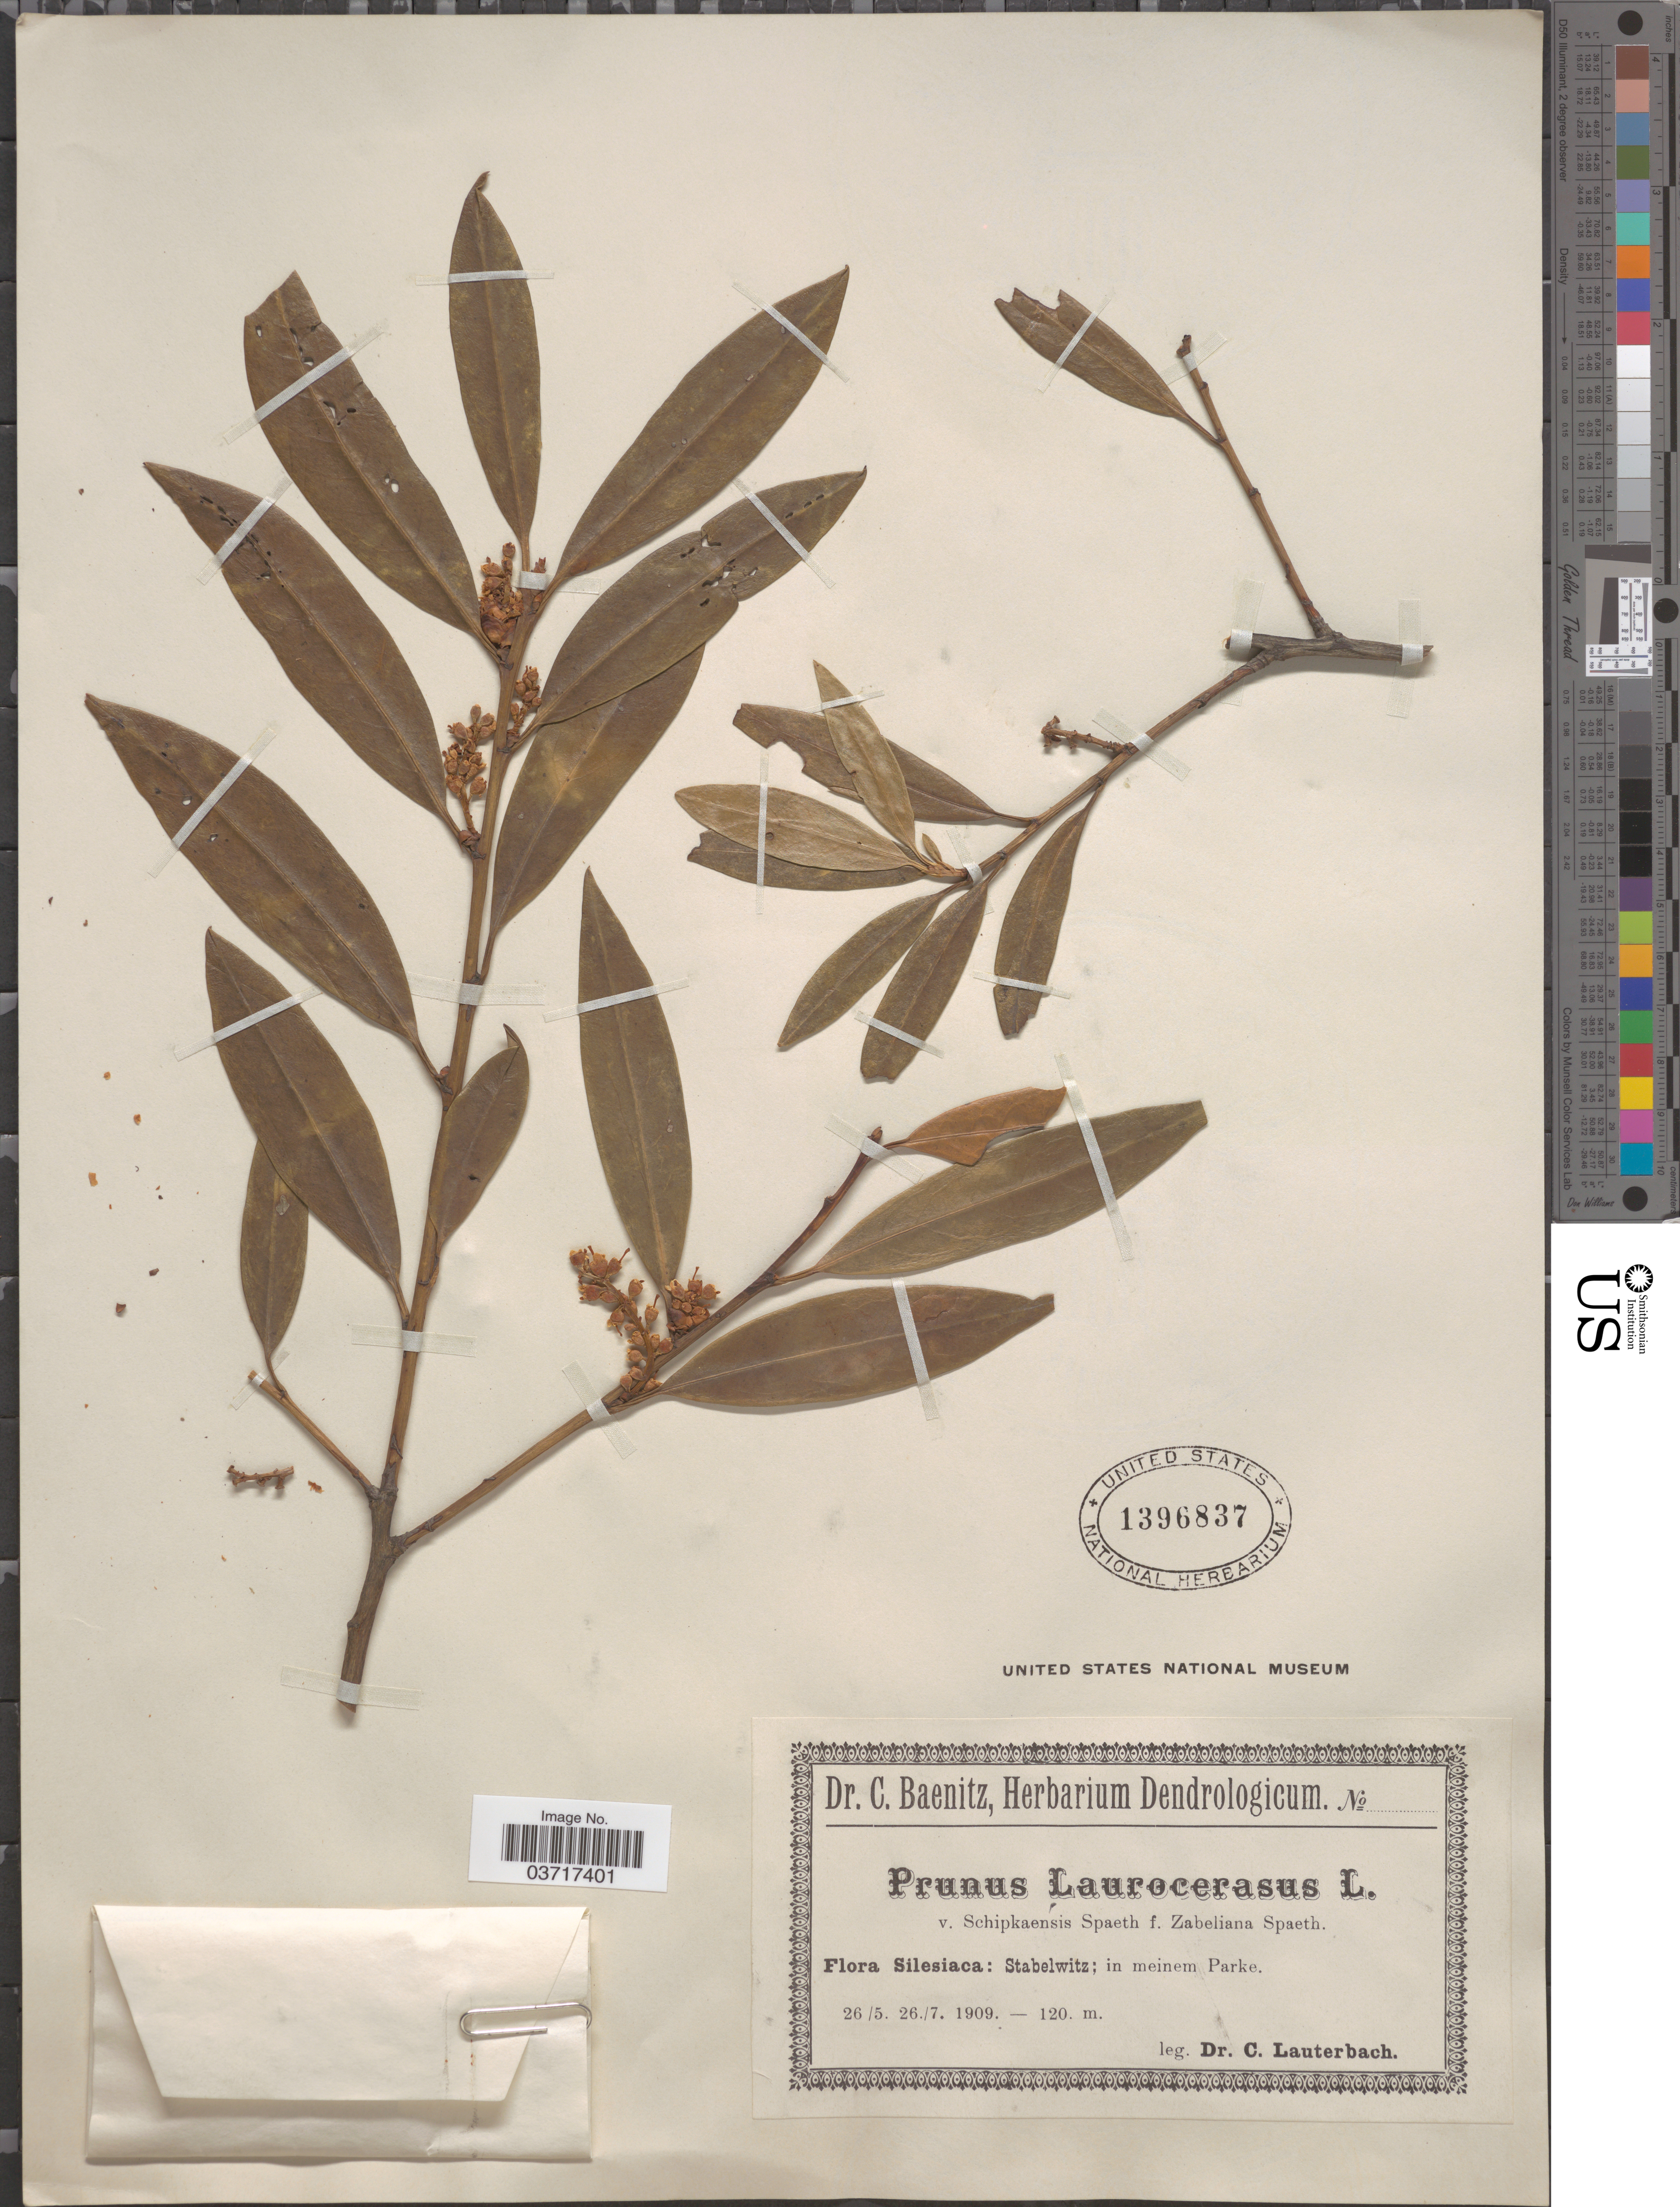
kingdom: Plantae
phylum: Tracheophyta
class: Magnoliopsida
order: Rosales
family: Rosaceae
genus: Prunus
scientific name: Prunus laurocerasus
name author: L.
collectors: C. A. G. Lauterbach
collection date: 1909-05-26/1909-07-26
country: Czechia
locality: Silesiaca: Stabelwitz; in meinem Parke.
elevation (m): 120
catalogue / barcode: US 1396837